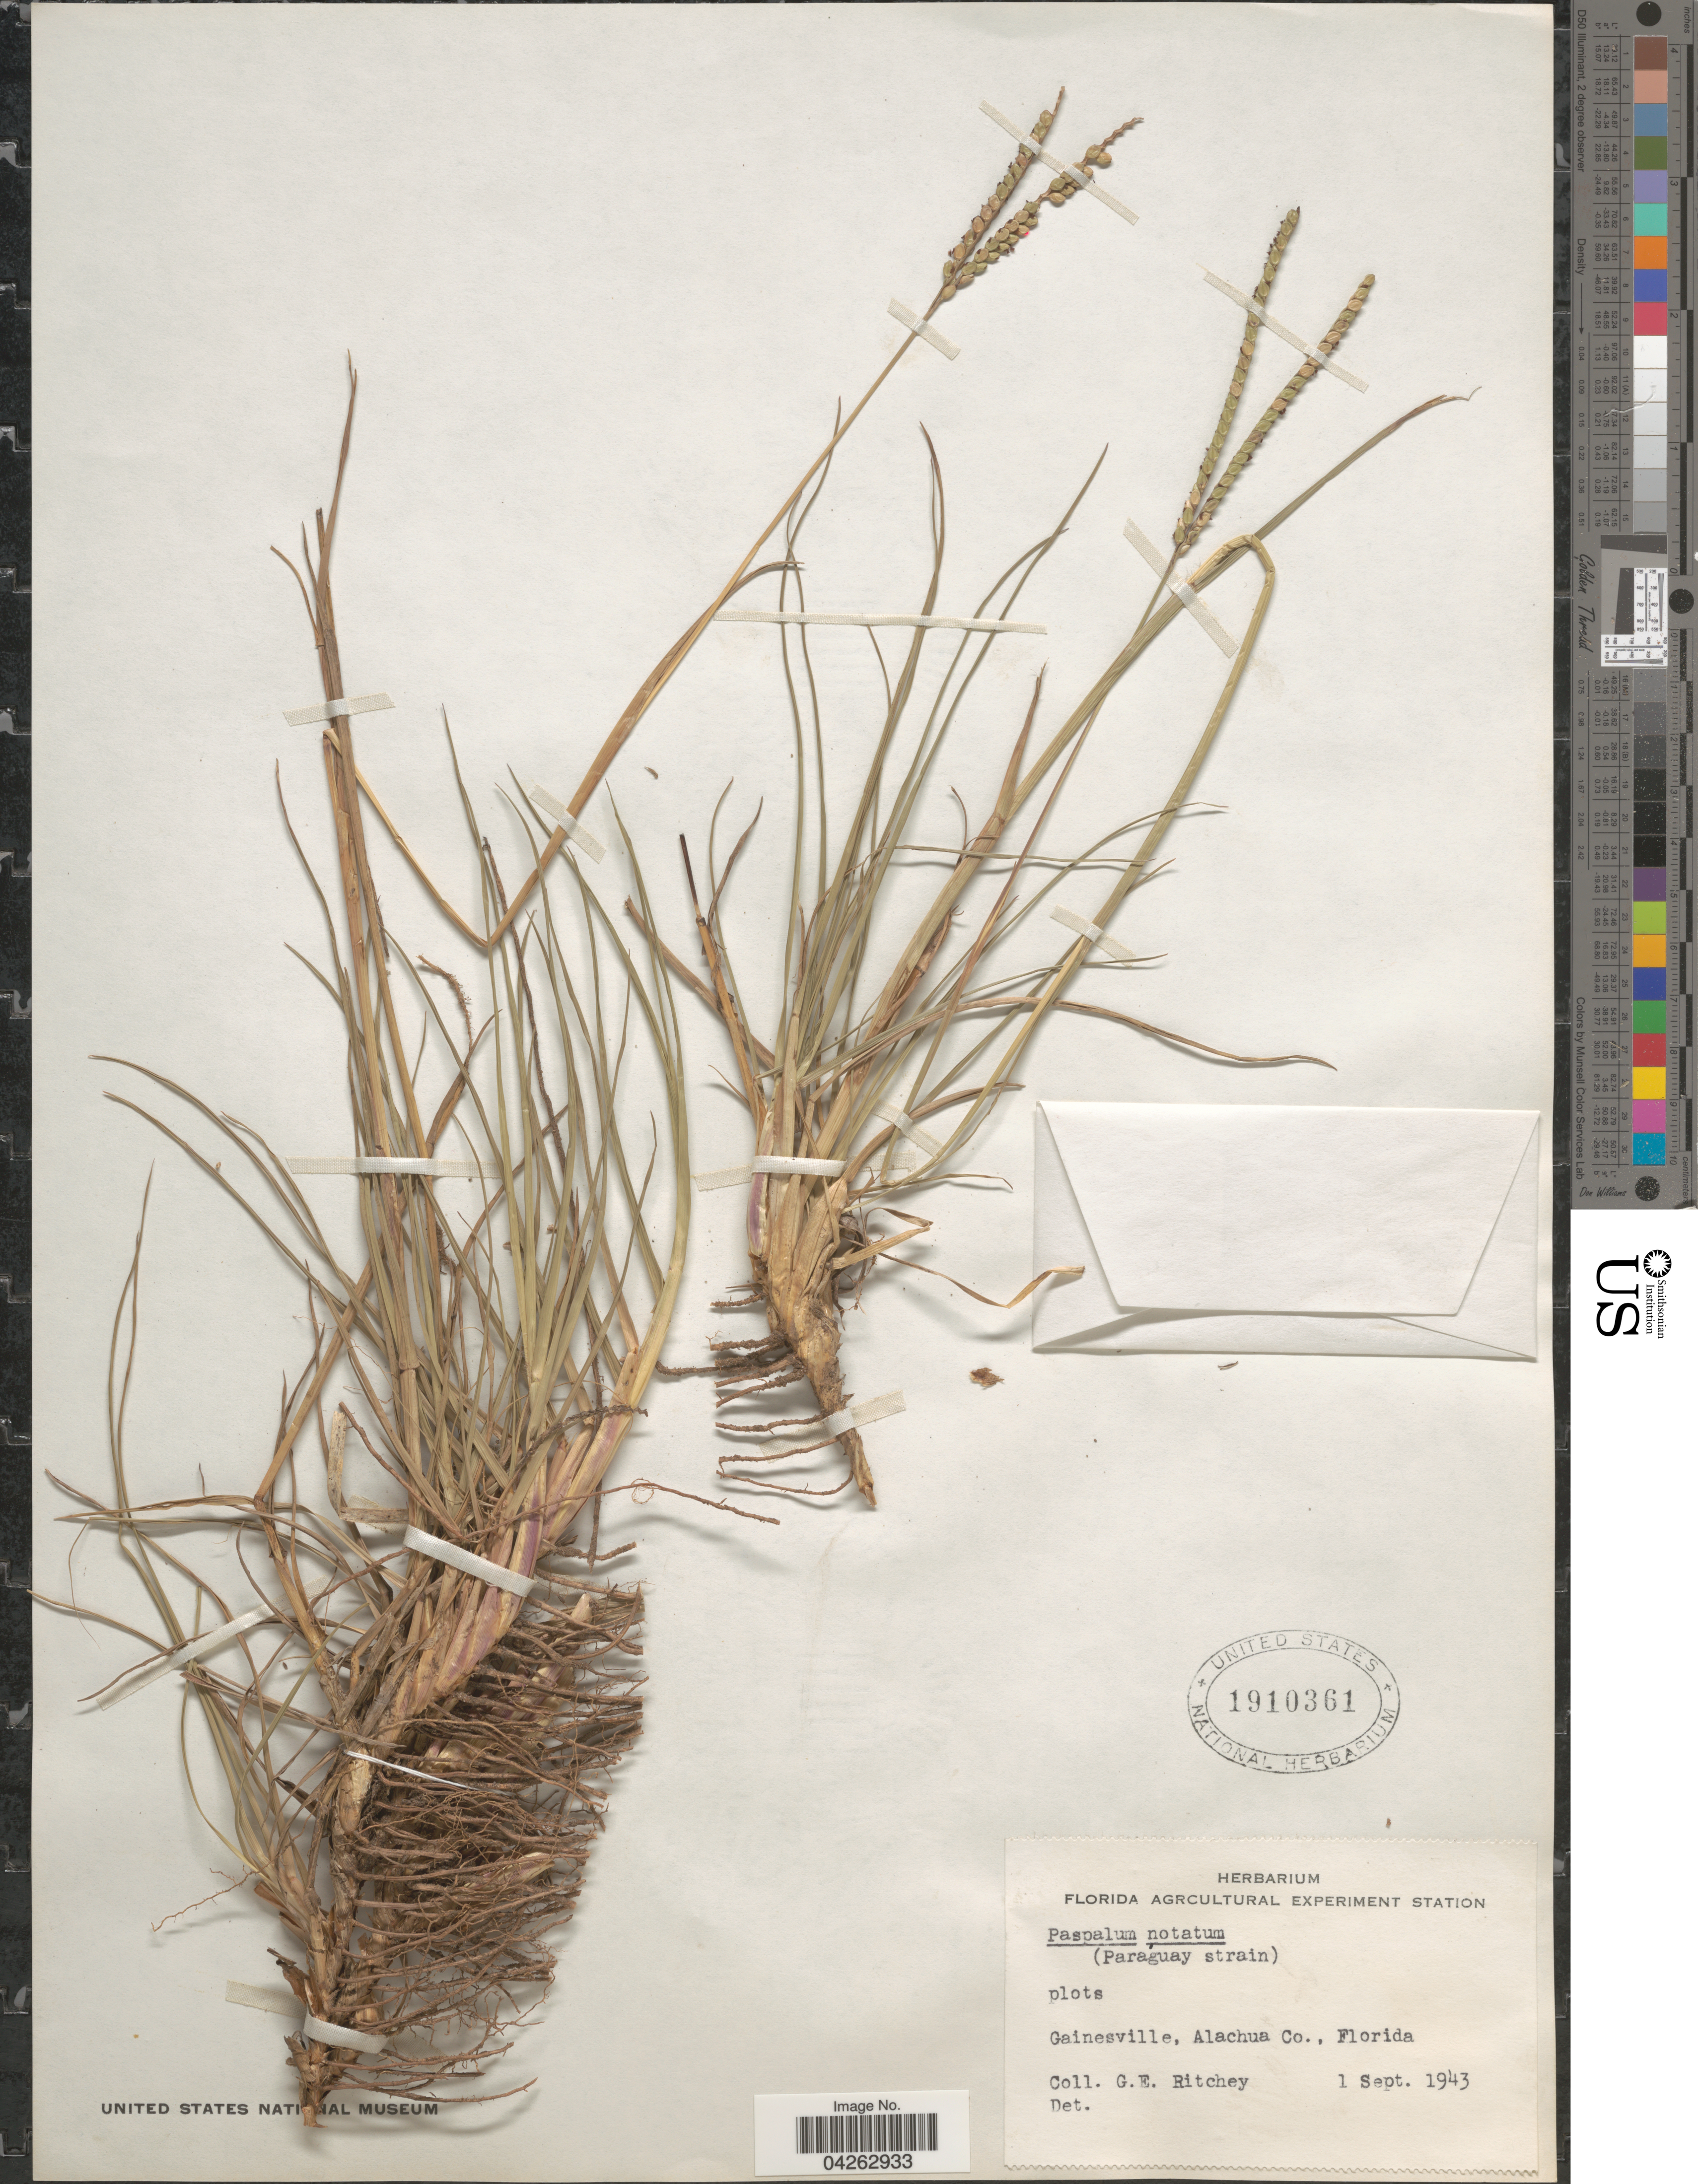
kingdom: Plantae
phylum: Tracheophyta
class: Liliopsida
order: Poales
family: Poaceae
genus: Paspalum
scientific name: Paspalum notatum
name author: Flüggé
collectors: G. Ritchey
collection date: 1943-09-01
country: United States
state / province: Florida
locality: Plots. Gainesville, Alachua Co.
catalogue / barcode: US 1910361